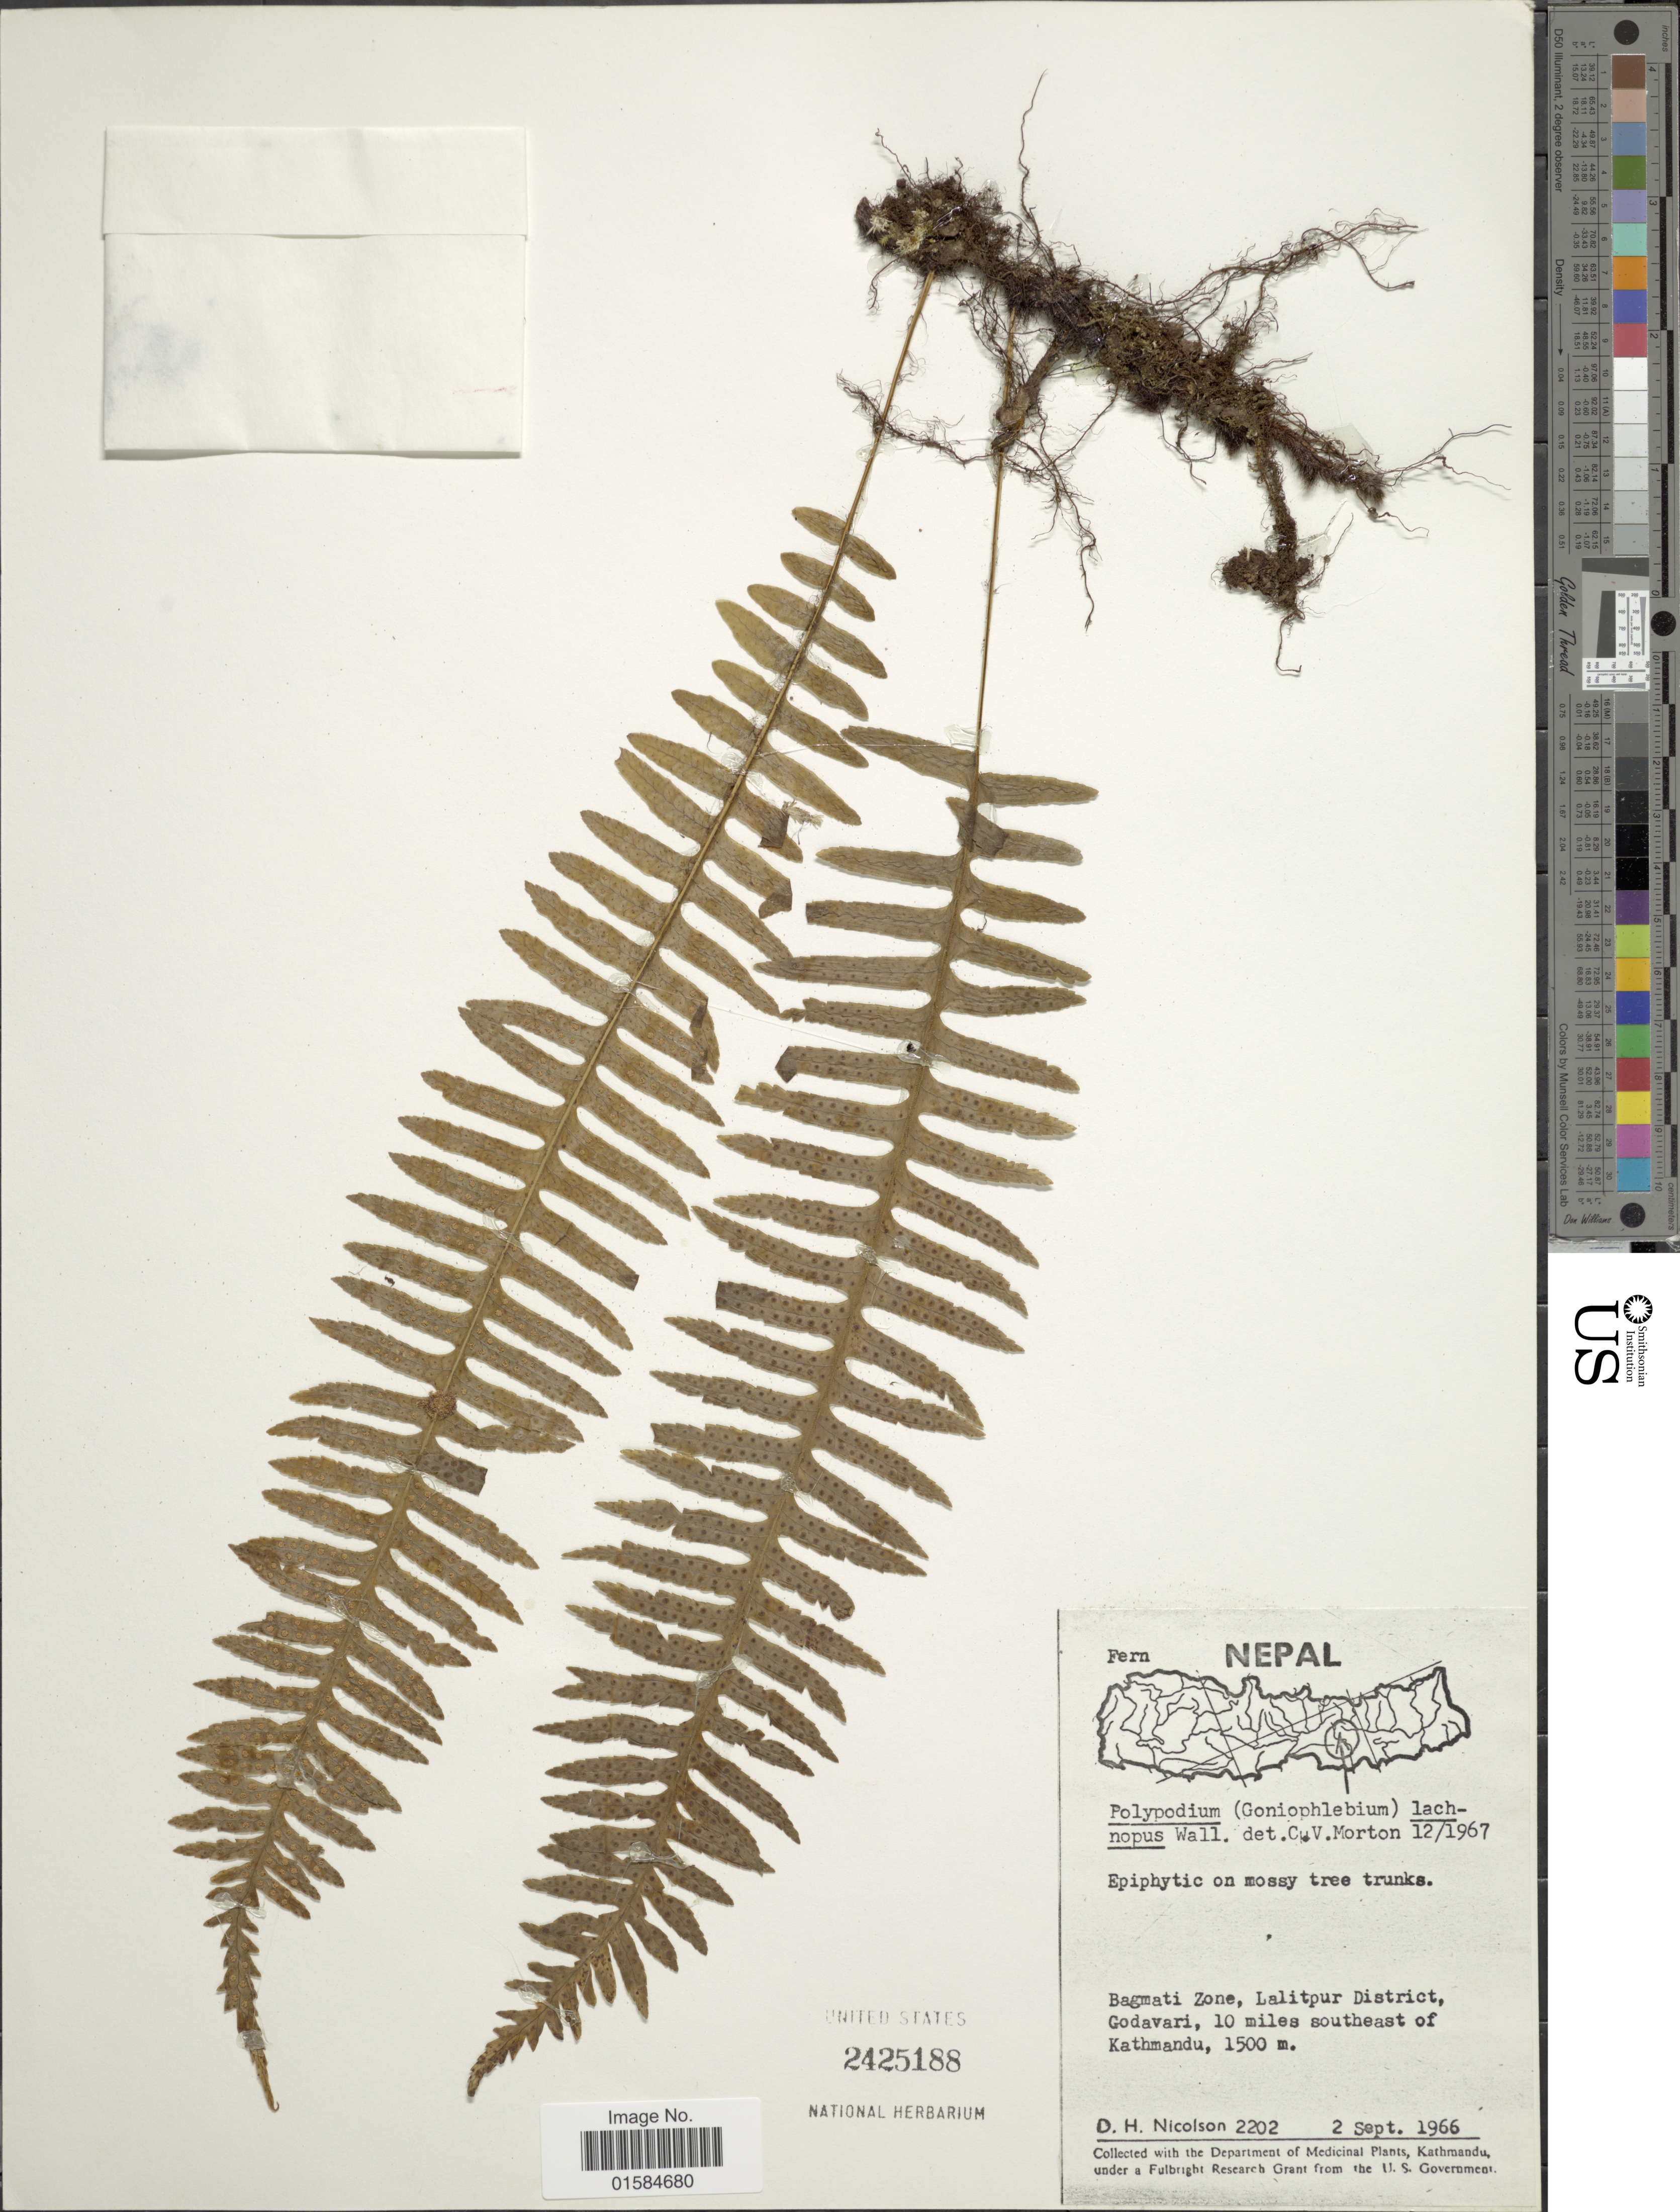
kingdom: Plantae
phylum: Tracheophyta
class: Polypodiopsida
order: Polypodiales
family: Polypodiaceae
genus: Goniophlebium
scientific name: Goniophlebium lachnopus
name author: (Wall. ex Hook.) J. Sm.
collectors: D. H. Nicolson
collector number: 2202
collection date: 1966-09-02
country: Nepal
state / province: Bagmati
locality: Bagmati Zone, Lalitpur District, Godavari, 10 miles southeast of Kathmandu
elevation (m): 1500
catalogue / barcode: US 2425188